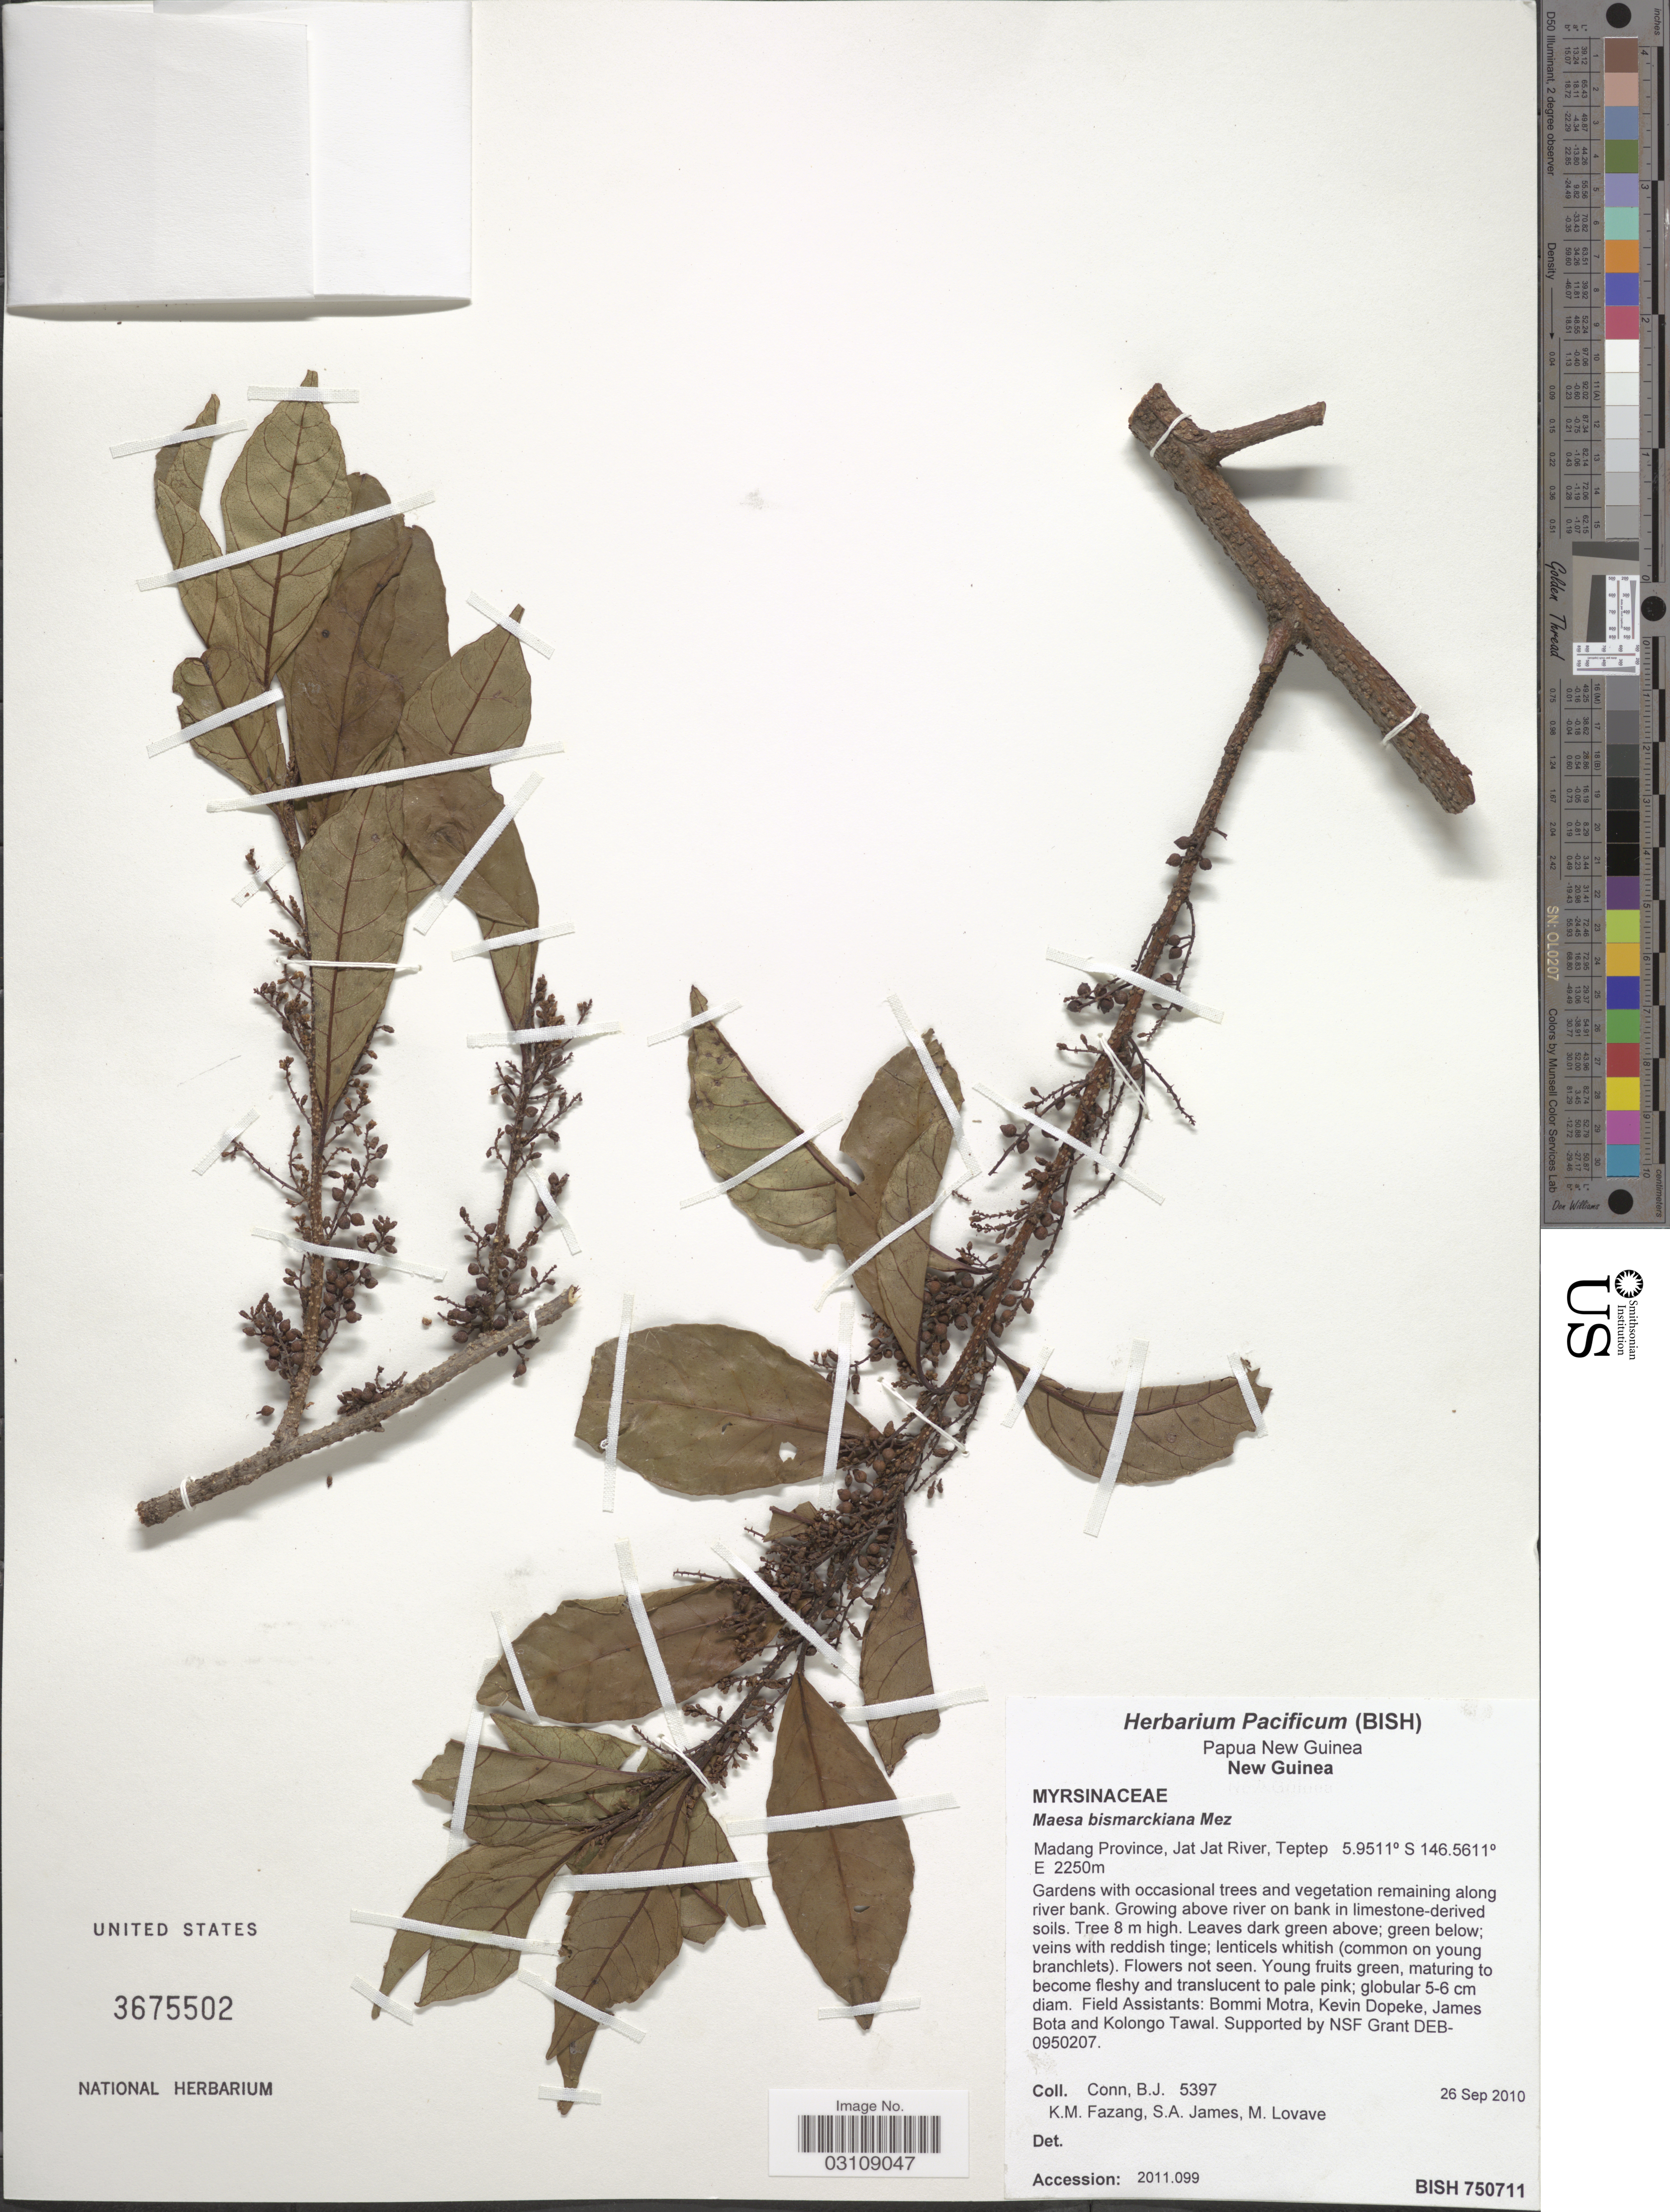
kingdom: Plantae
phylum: Tracheophyta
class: Magnoliopsida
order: Ericales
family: Primulaceae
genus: Maesa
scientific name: Maesa bismarckiana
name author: Mez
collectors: B. Conn, K. Fazang, S. James & M. Lovave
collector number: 5397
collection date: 2010-09-26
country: Papua New Guinea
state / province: Madang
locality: New Guinea, Jat Jat River, Teptep.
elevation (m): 2250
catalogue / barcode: US 3675502